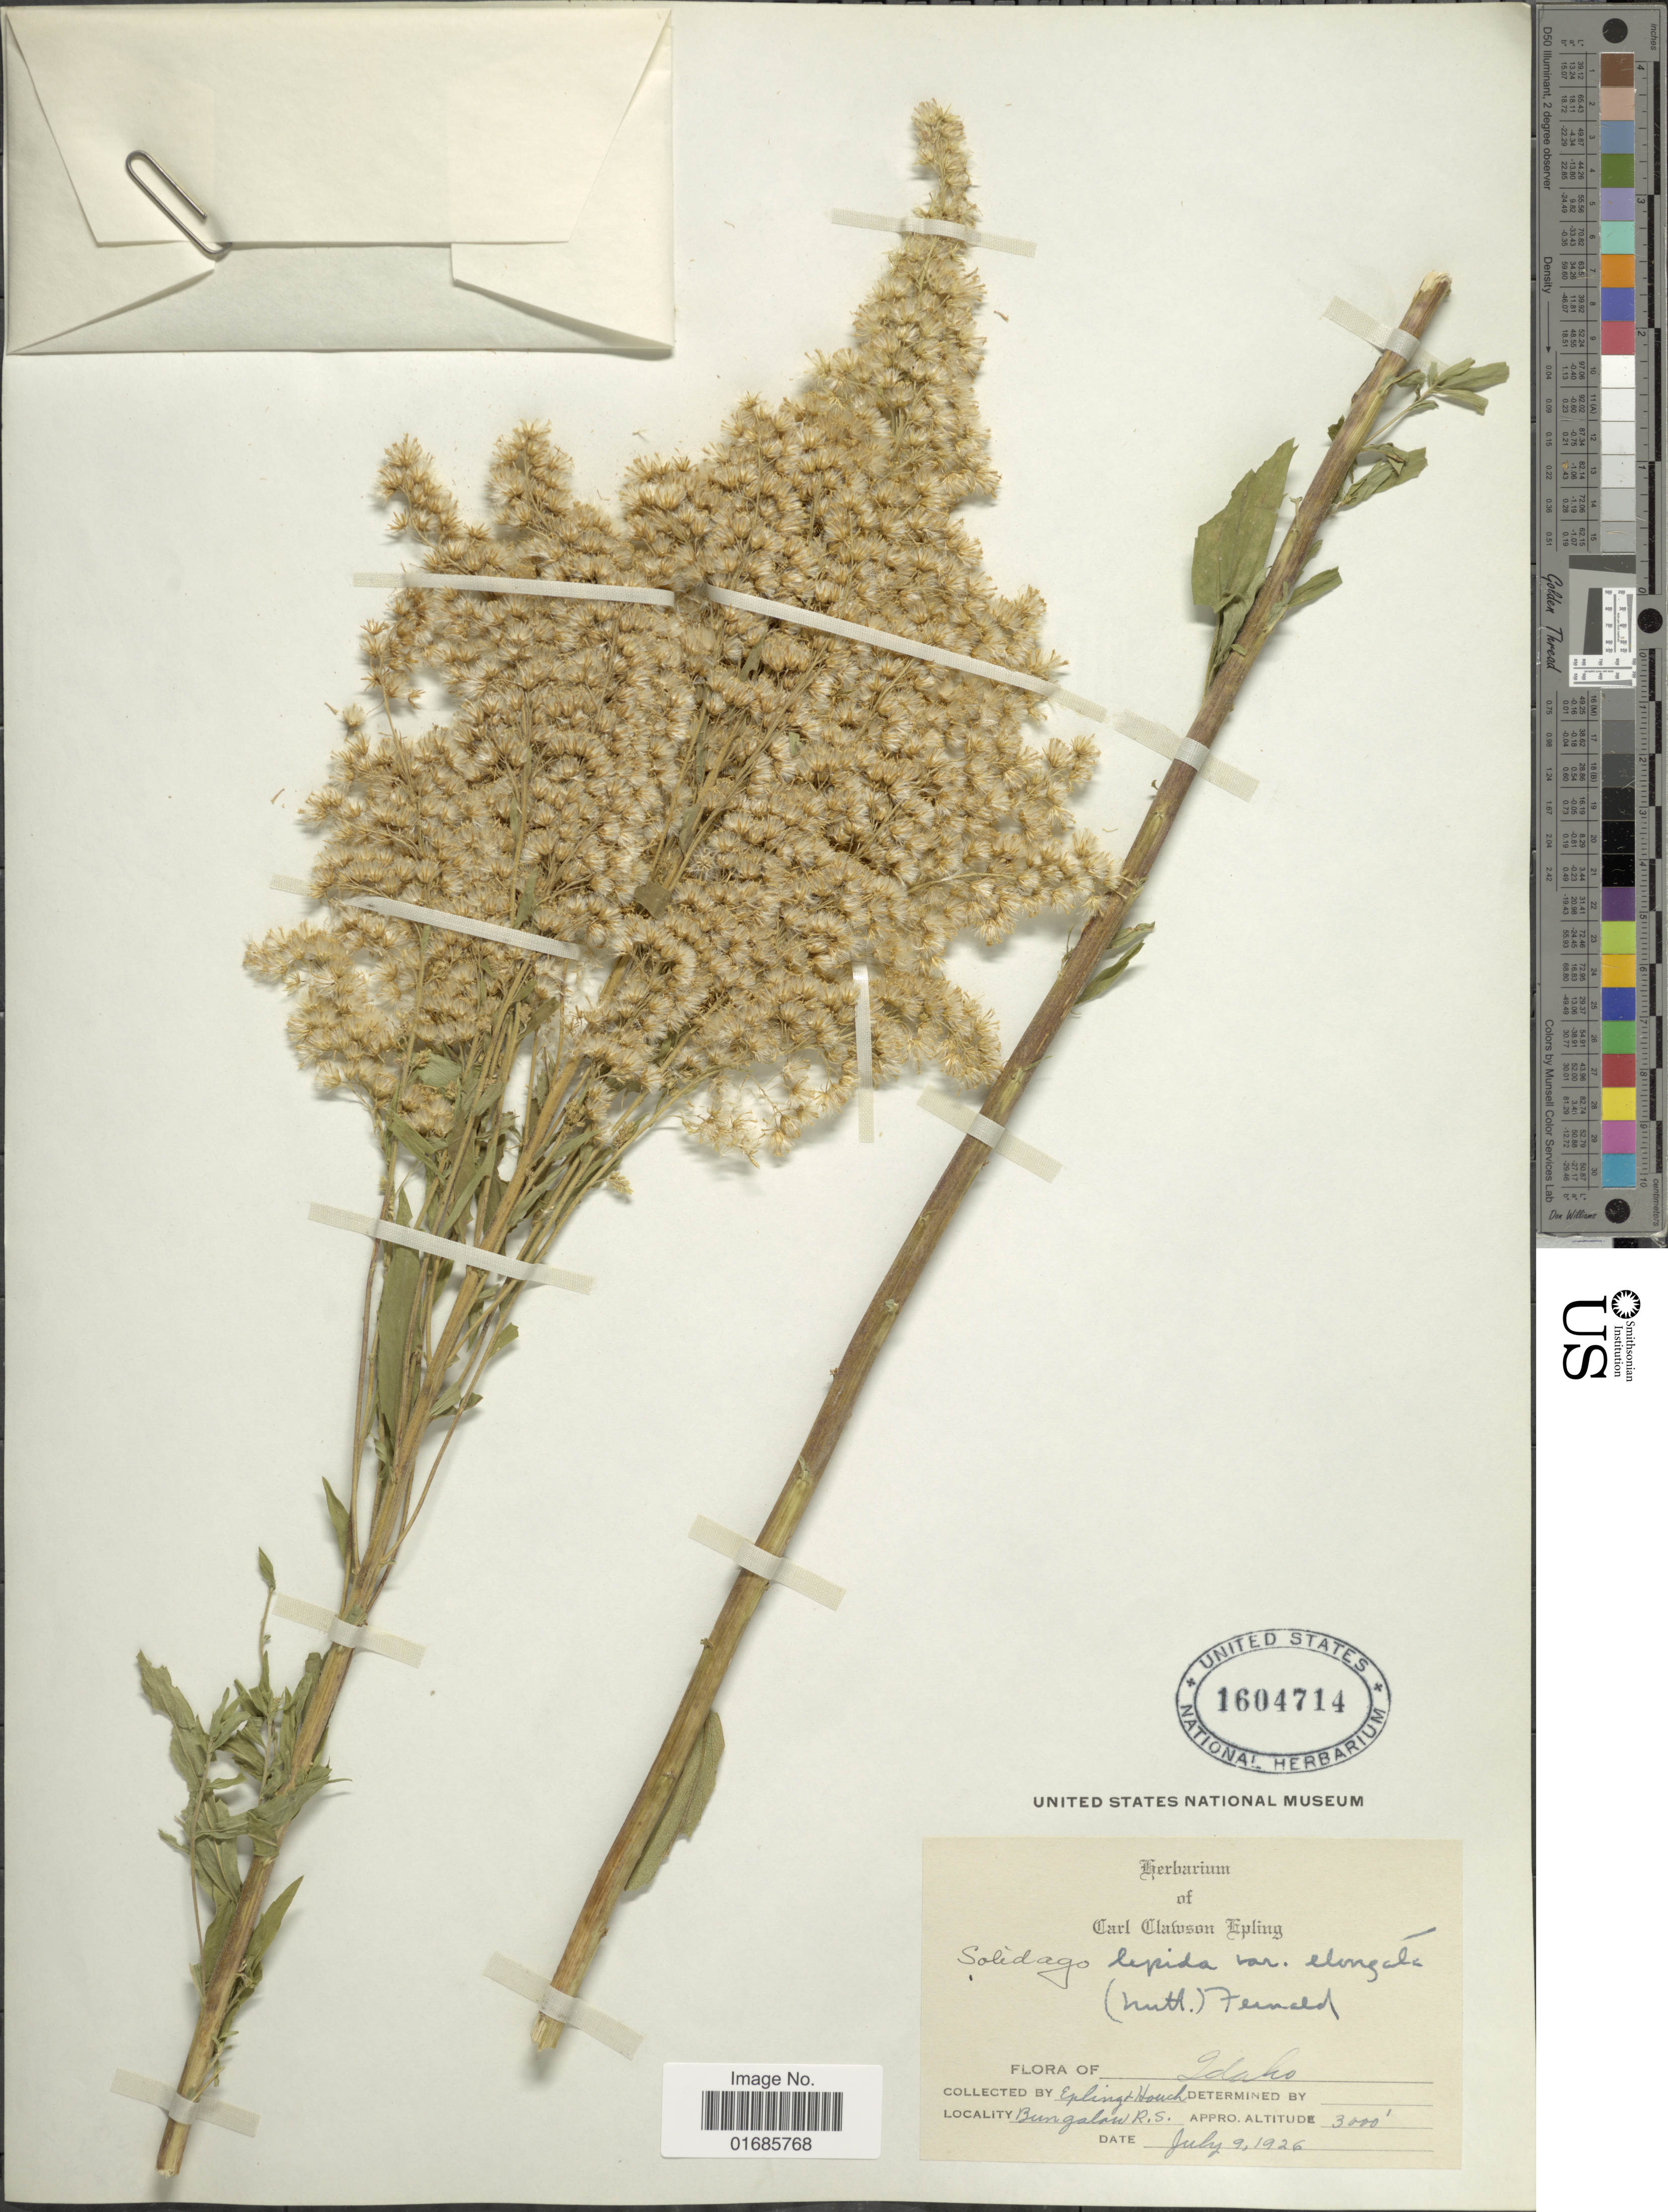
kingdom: Plantae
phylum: Tracheophyta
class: Magnoliopsida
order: Asterales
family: Asteraceae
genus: Solidago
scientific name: Solidago canadensis var. salebrosa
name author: (Piper) M.E. Jones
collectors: -- Epling & Houch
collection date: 1926-07-09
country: United States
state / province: Idaho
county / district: Clearwater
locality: Bungalow Ranger Station.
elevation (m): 914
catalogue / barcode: US 1604714